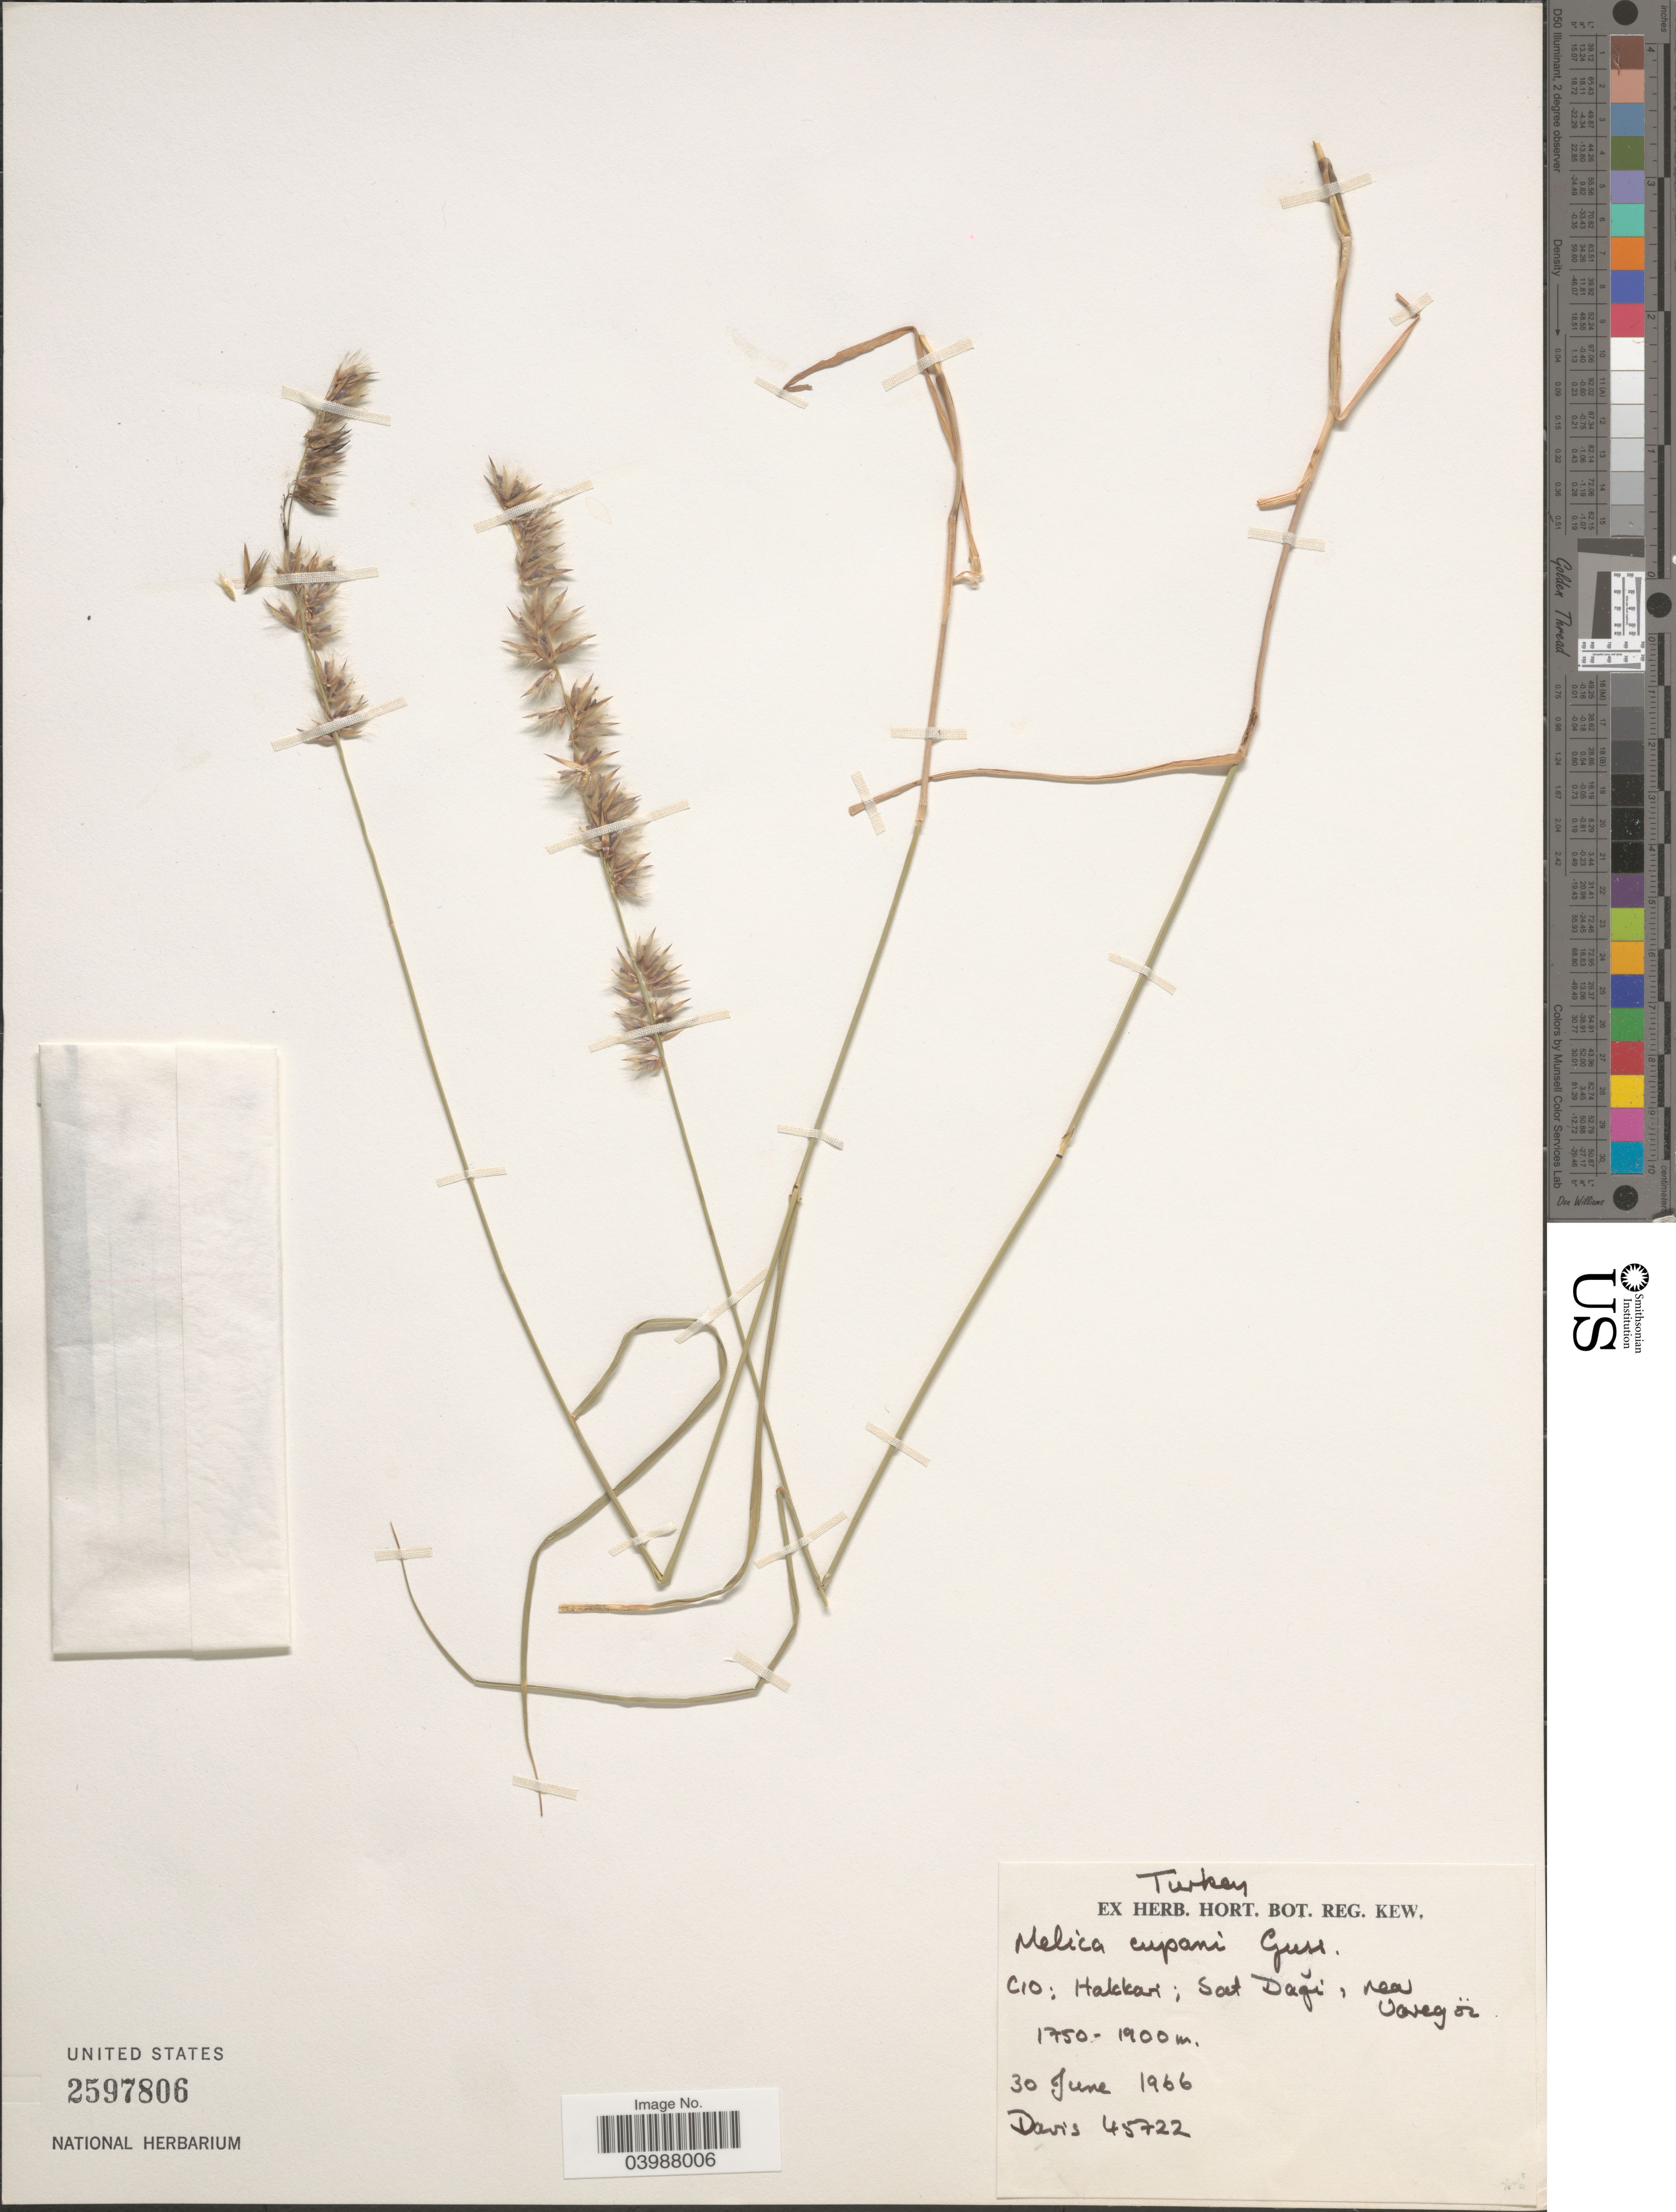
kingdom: Plantae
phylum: Tracheophyta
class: Liliopsida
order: Poales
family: Poaceae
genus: Melica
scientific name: Melica cupani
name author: Gussone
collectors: -. Davis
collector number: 45722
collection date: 1966-06-30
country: Turkey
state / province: Hakkari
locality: Cio: Sat Dagi; near Varegöz.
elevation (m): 1750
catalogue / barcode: US 2597806